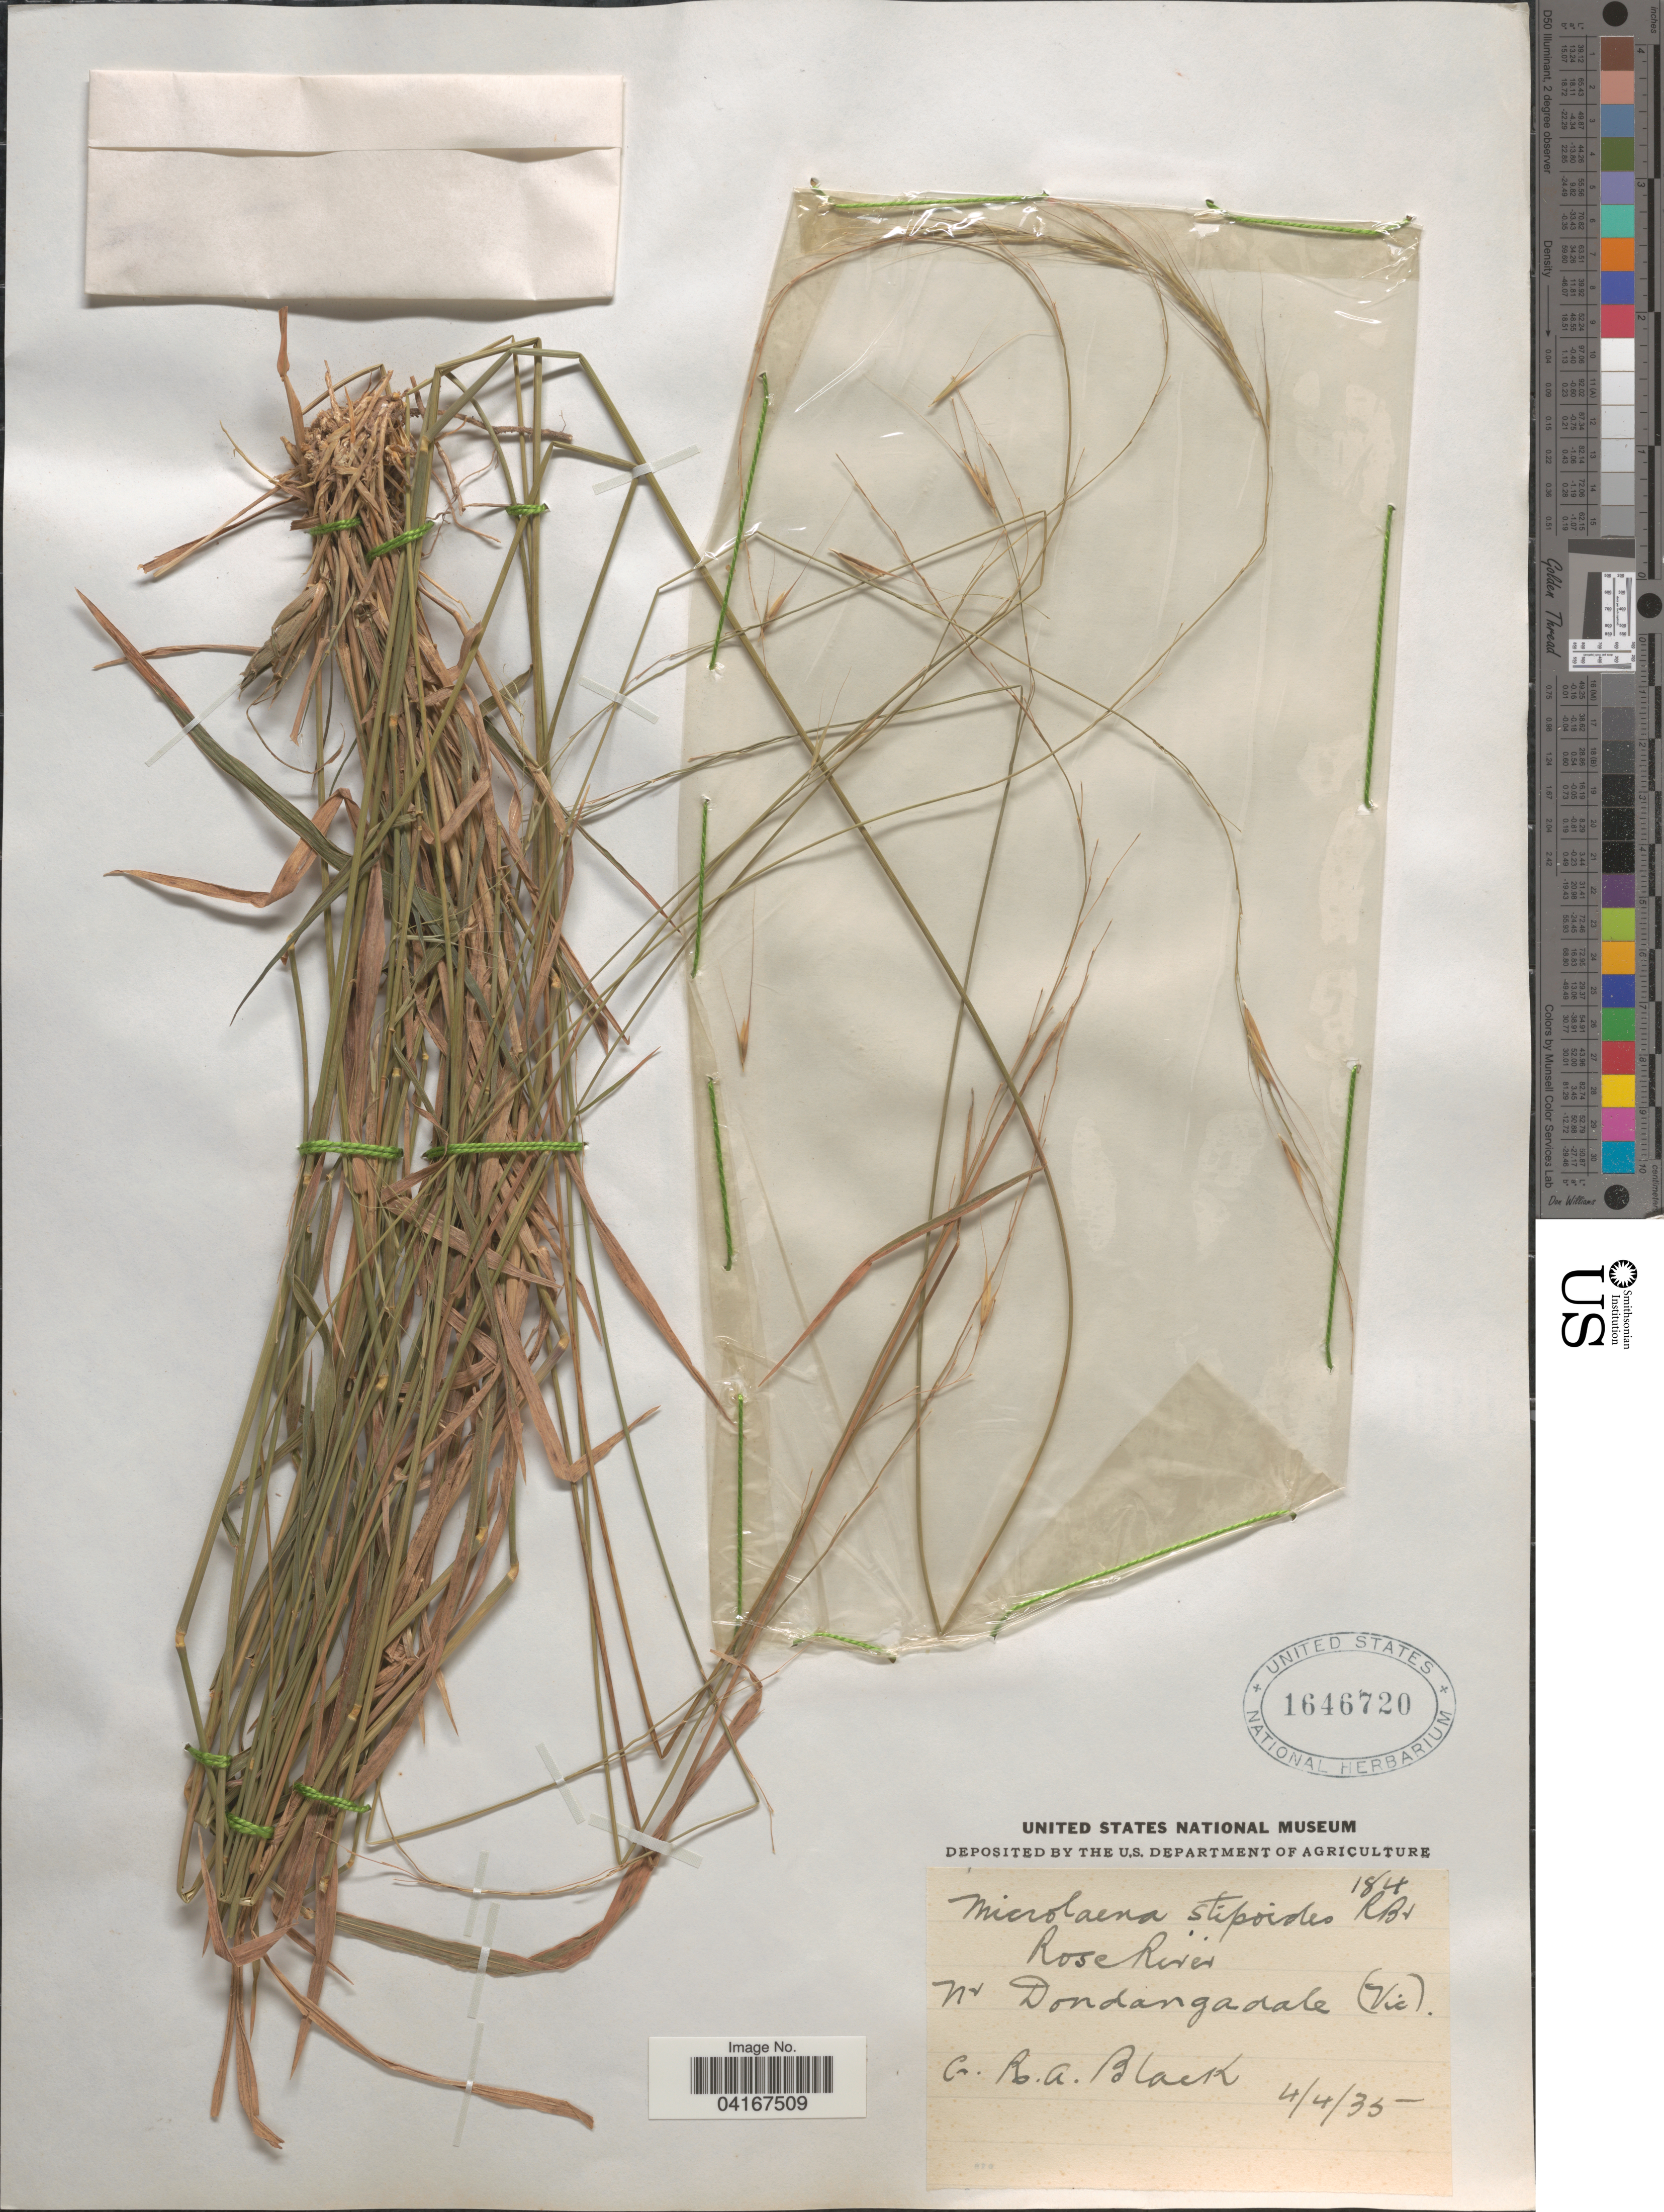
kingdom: Plantae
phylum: Tracheophyta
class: Liliopsida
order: Poales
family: Poaceae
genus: Microlaena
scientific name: Microlaena stipoides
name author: (Labill.) R. Br.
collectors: R. A. Black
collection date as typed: Transcribed d/m/y: 4/4/35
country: Australia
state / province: Victoria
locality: Rose River. Nr Dondangadale (Vic.).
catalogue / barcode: US 1646720